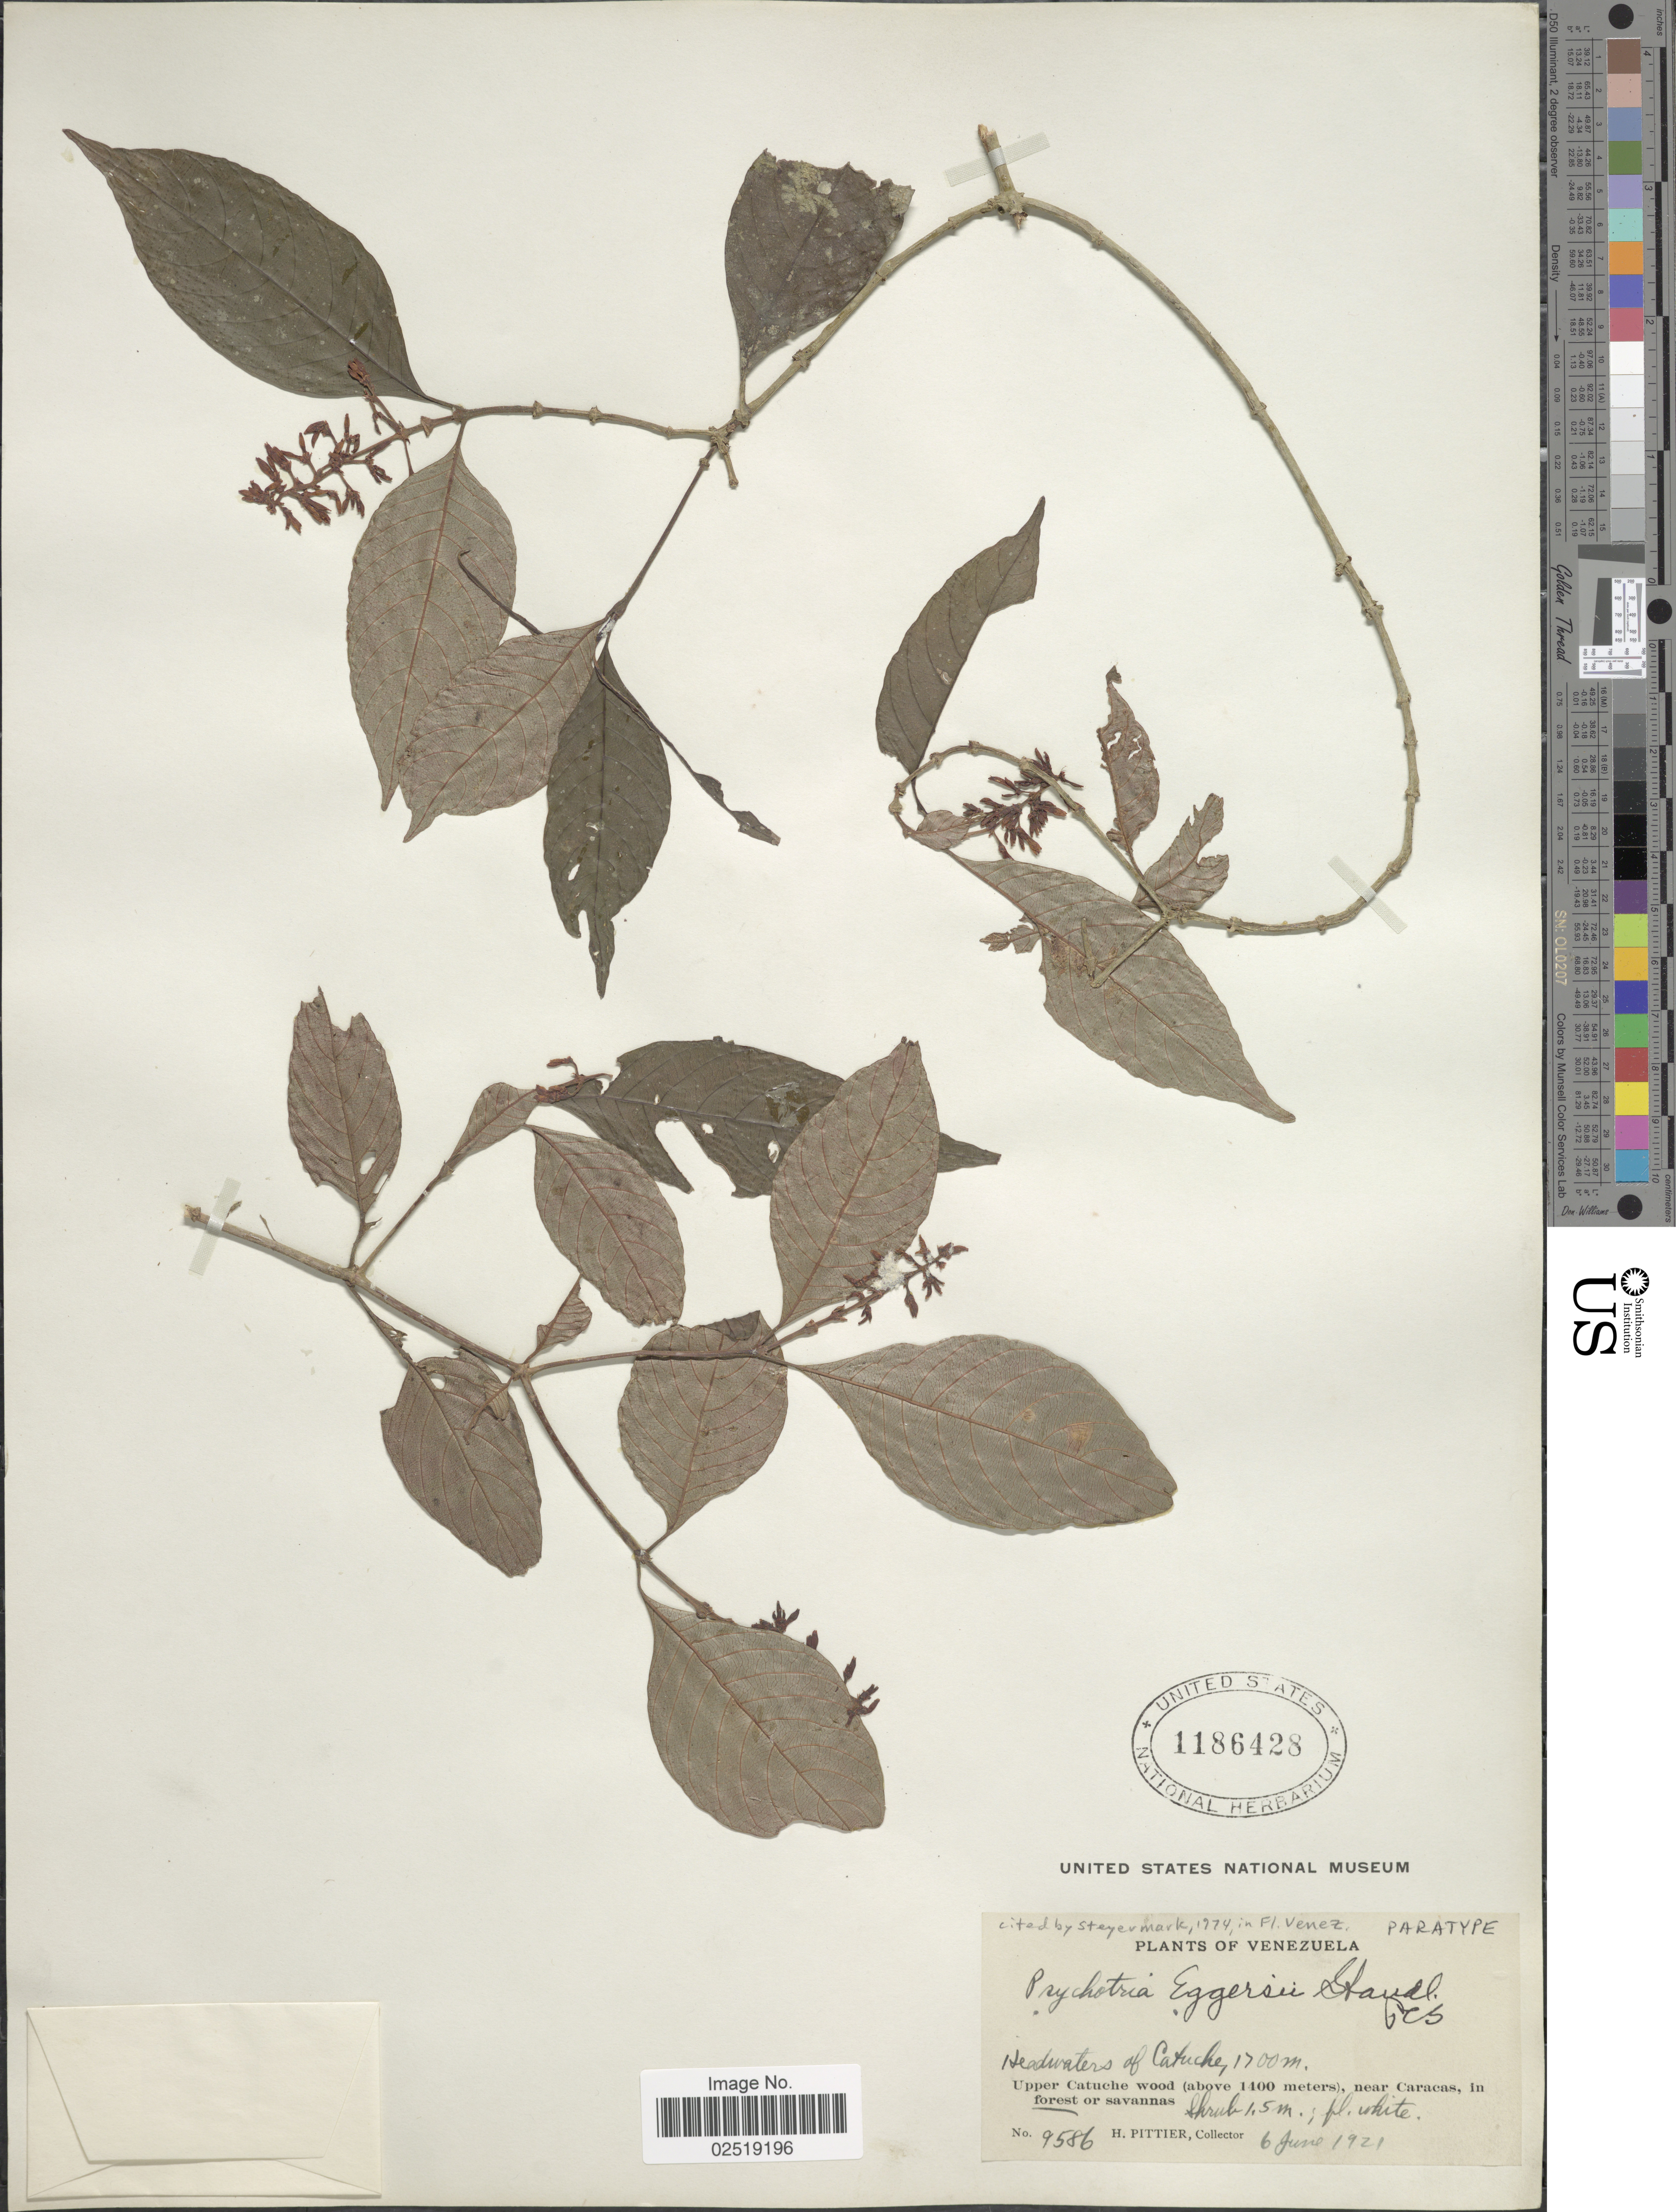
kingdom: Plantae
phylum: Tracheophyta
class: Magnoliopsida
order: Gentianales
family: Rubiaceae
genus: Psychotria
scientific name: Psychotria eggersii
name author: Standl.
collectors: H. F. Pittier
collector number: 9586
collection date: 1921-06-06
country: Venezuela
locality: Headwaters of Catuche. Upper Catuche wood (above 1400 meters), near Caracas, in forest or savannas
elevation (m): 1700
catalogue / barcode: US 1186428